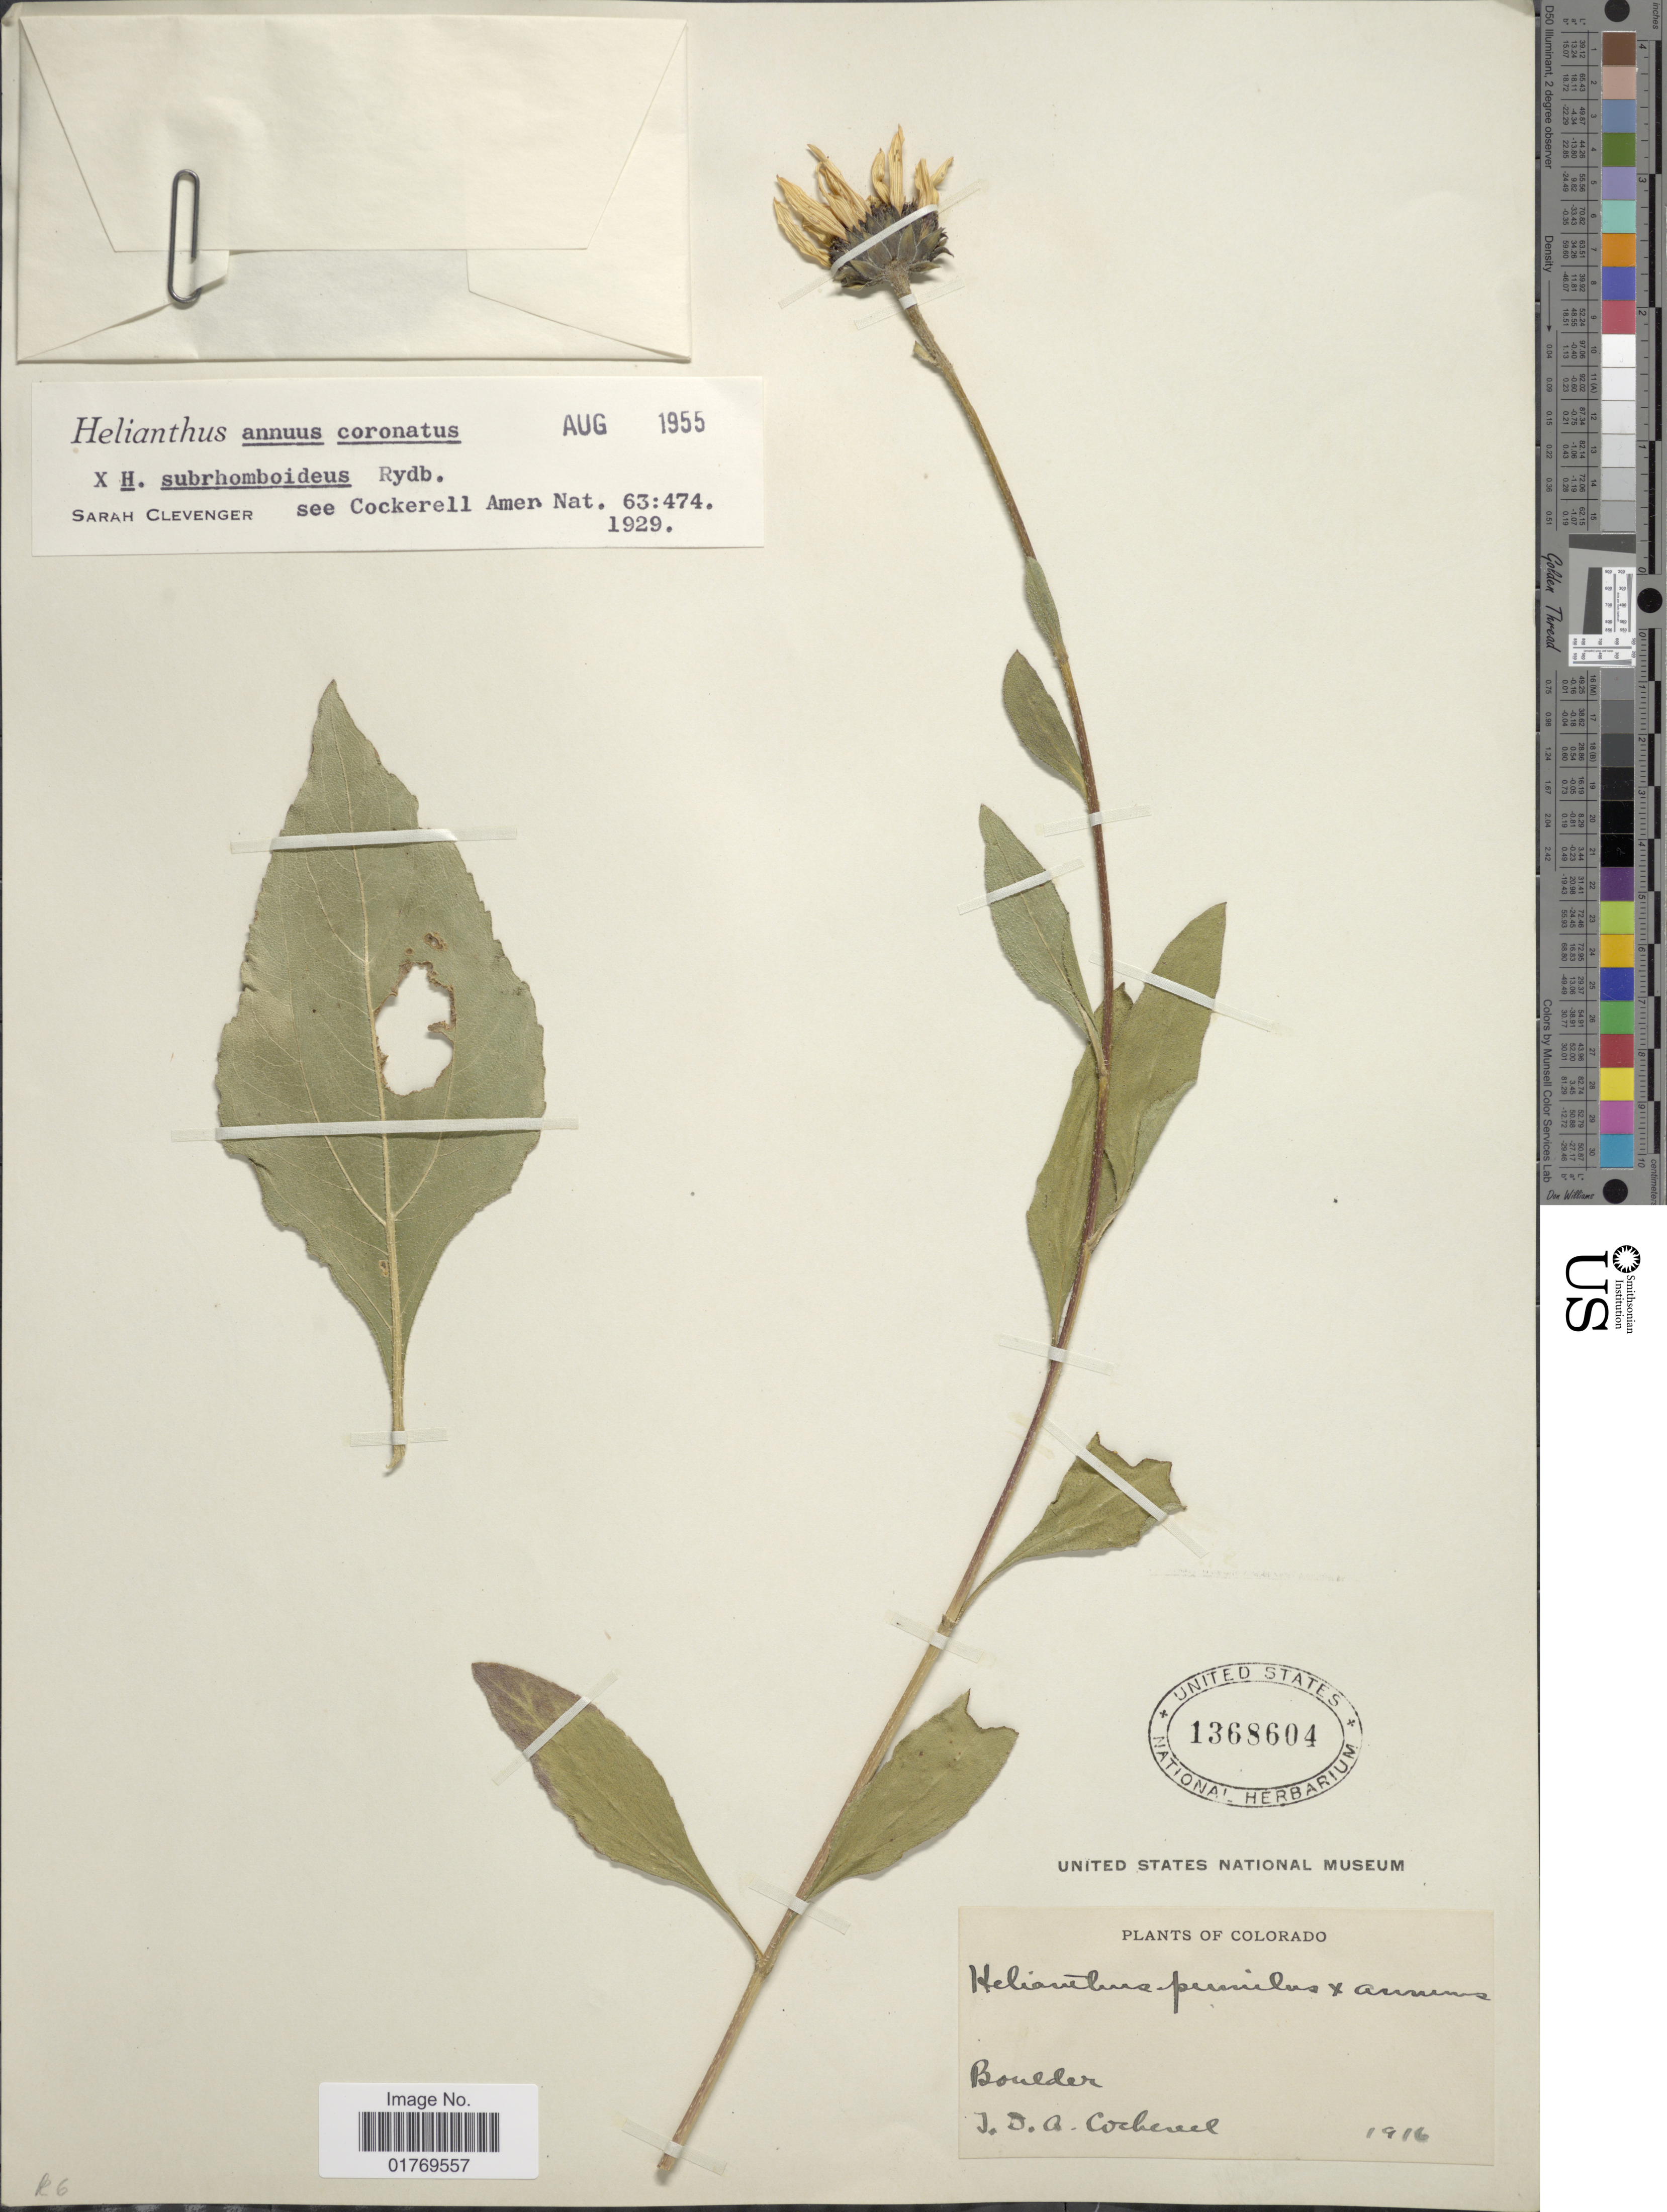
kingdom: Plantae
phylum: Tracheophyta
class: Magnoliopsida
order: Asterales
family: Asteraceae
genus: Helianthus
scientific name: Helianthus annuus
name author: L.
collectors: J. Cockerell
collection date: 1916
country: United States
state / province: Colorado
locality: Boulder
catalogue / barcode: US 1368604